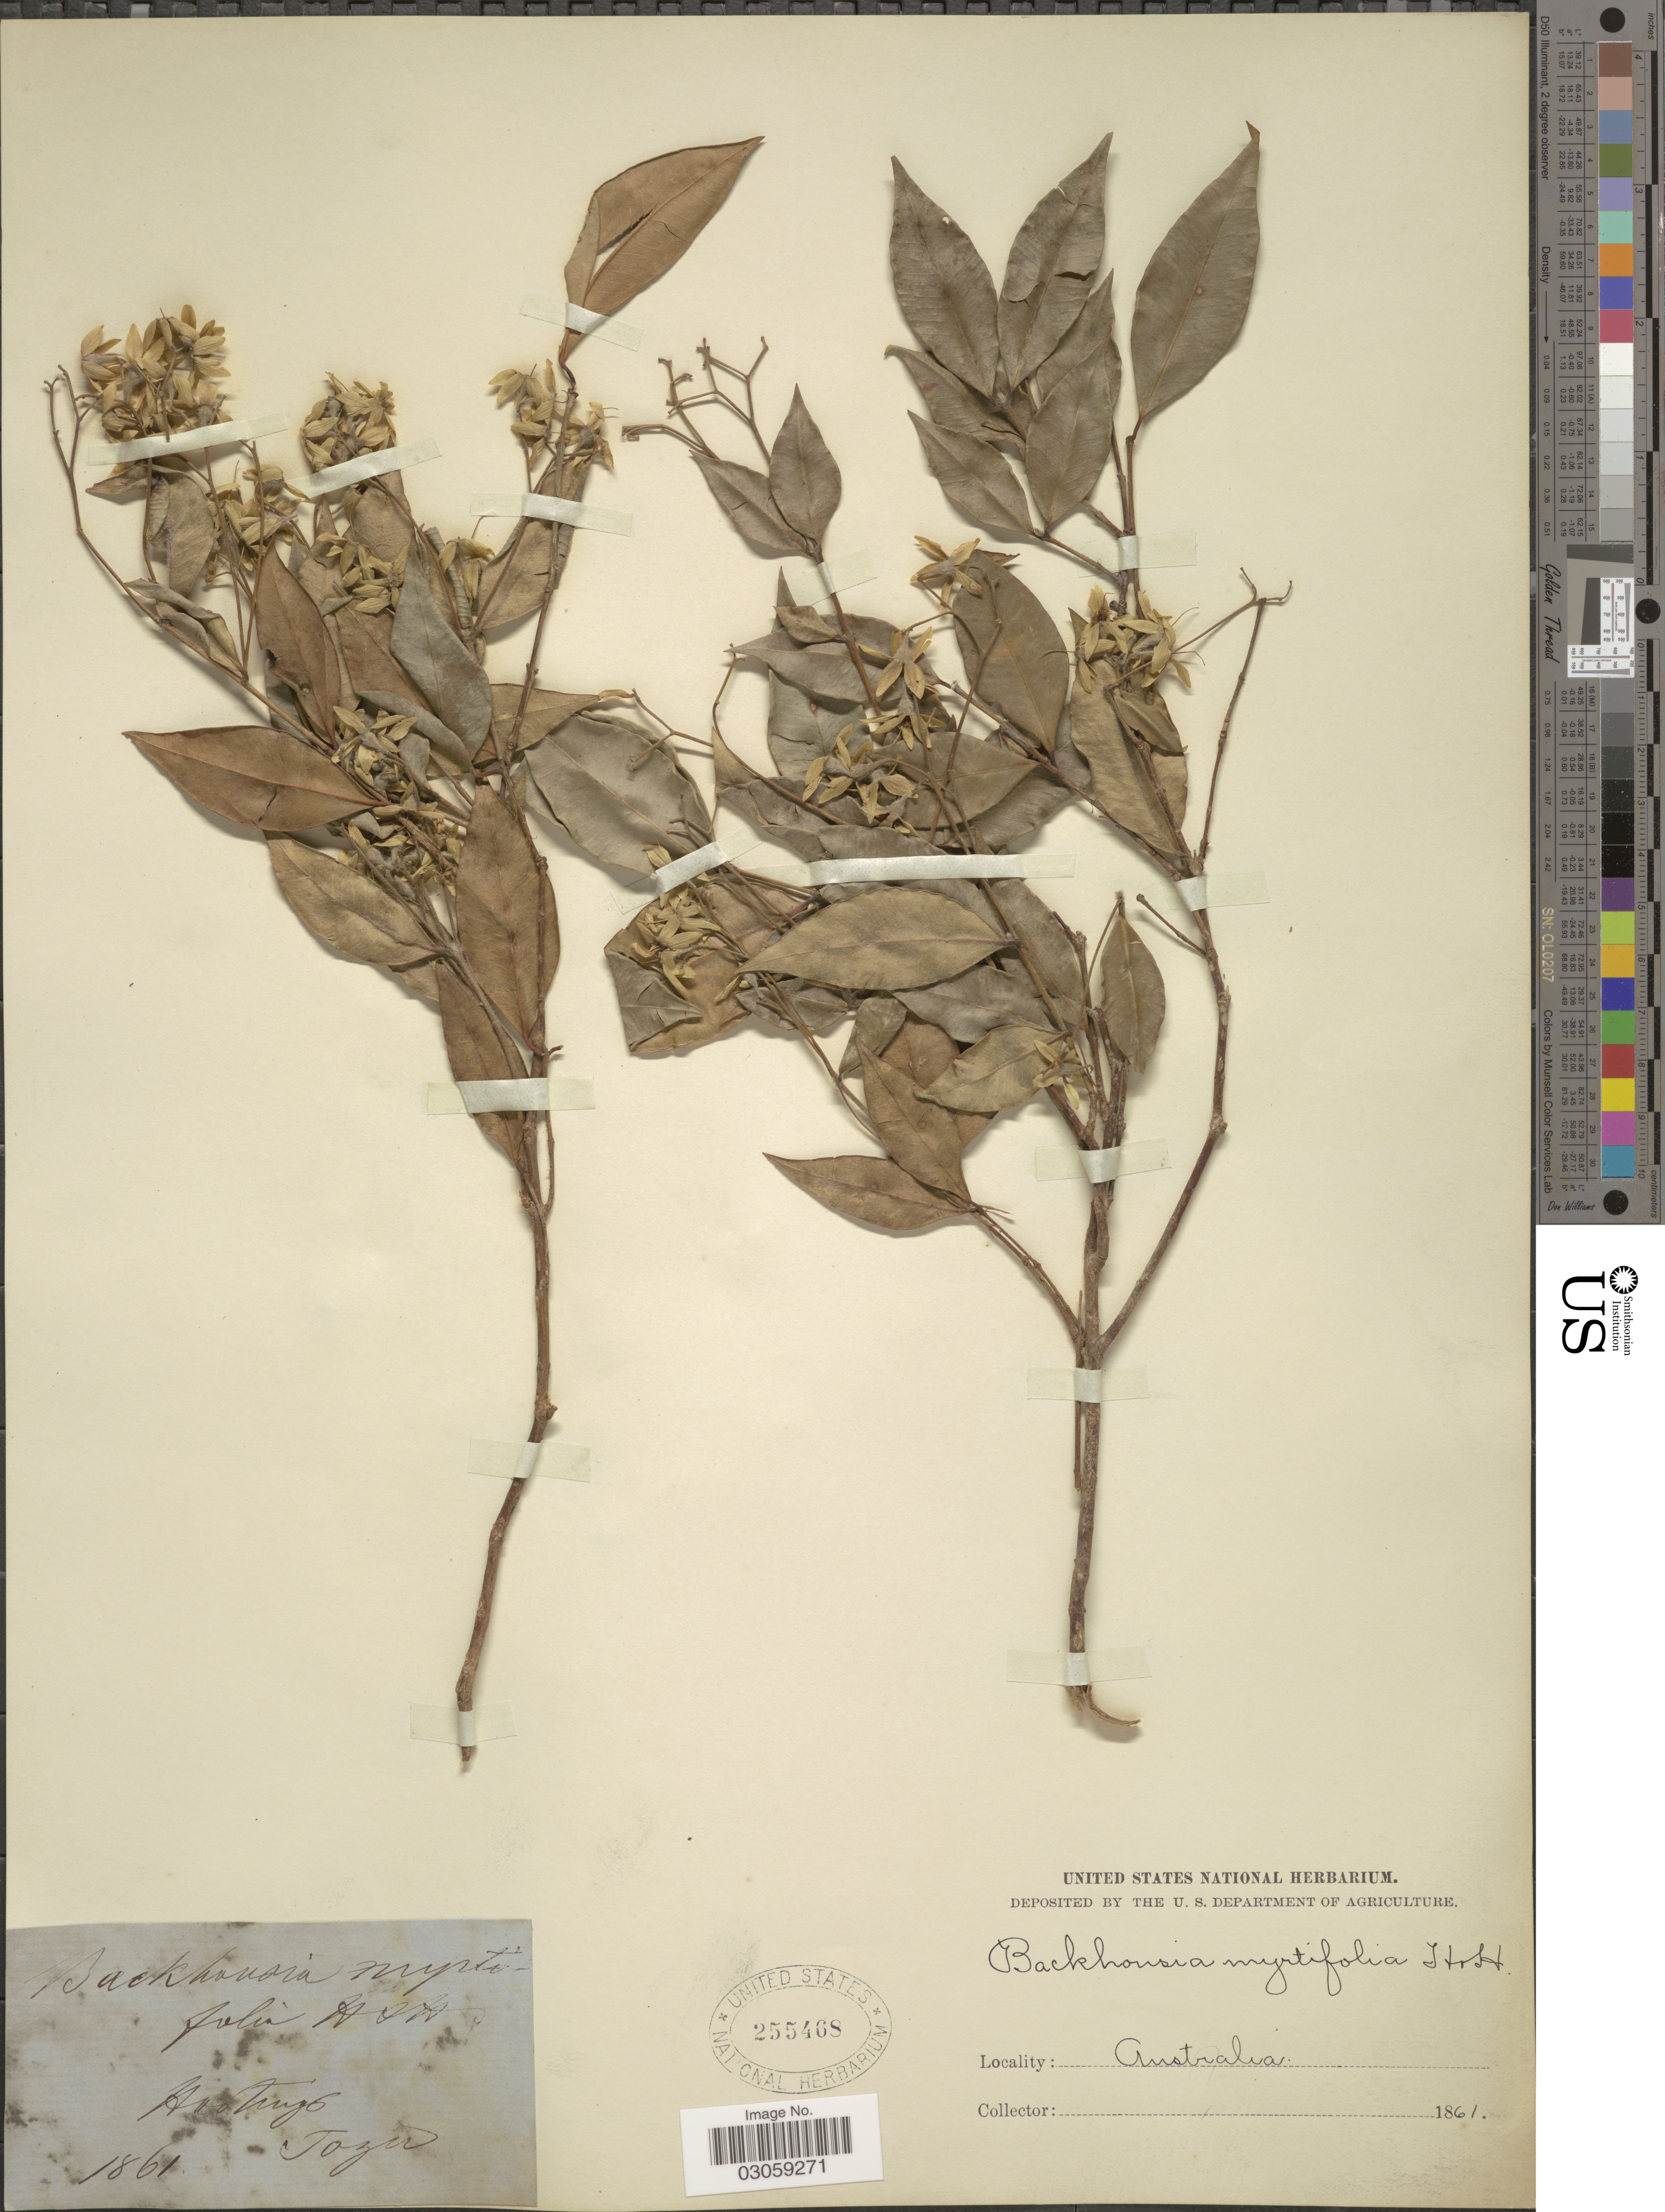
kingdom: Plantae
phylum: Tracheophyta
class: Magnoliopsida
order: Myrtales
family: Myrtaceae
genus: Backhousia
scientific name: Backhousia myrtifolia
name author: Hook. & Harv.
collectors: ex herb. United States National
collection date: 1861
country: Australia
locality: Nao Tinge. Tozer. [interpreted]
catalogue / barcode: US 255408